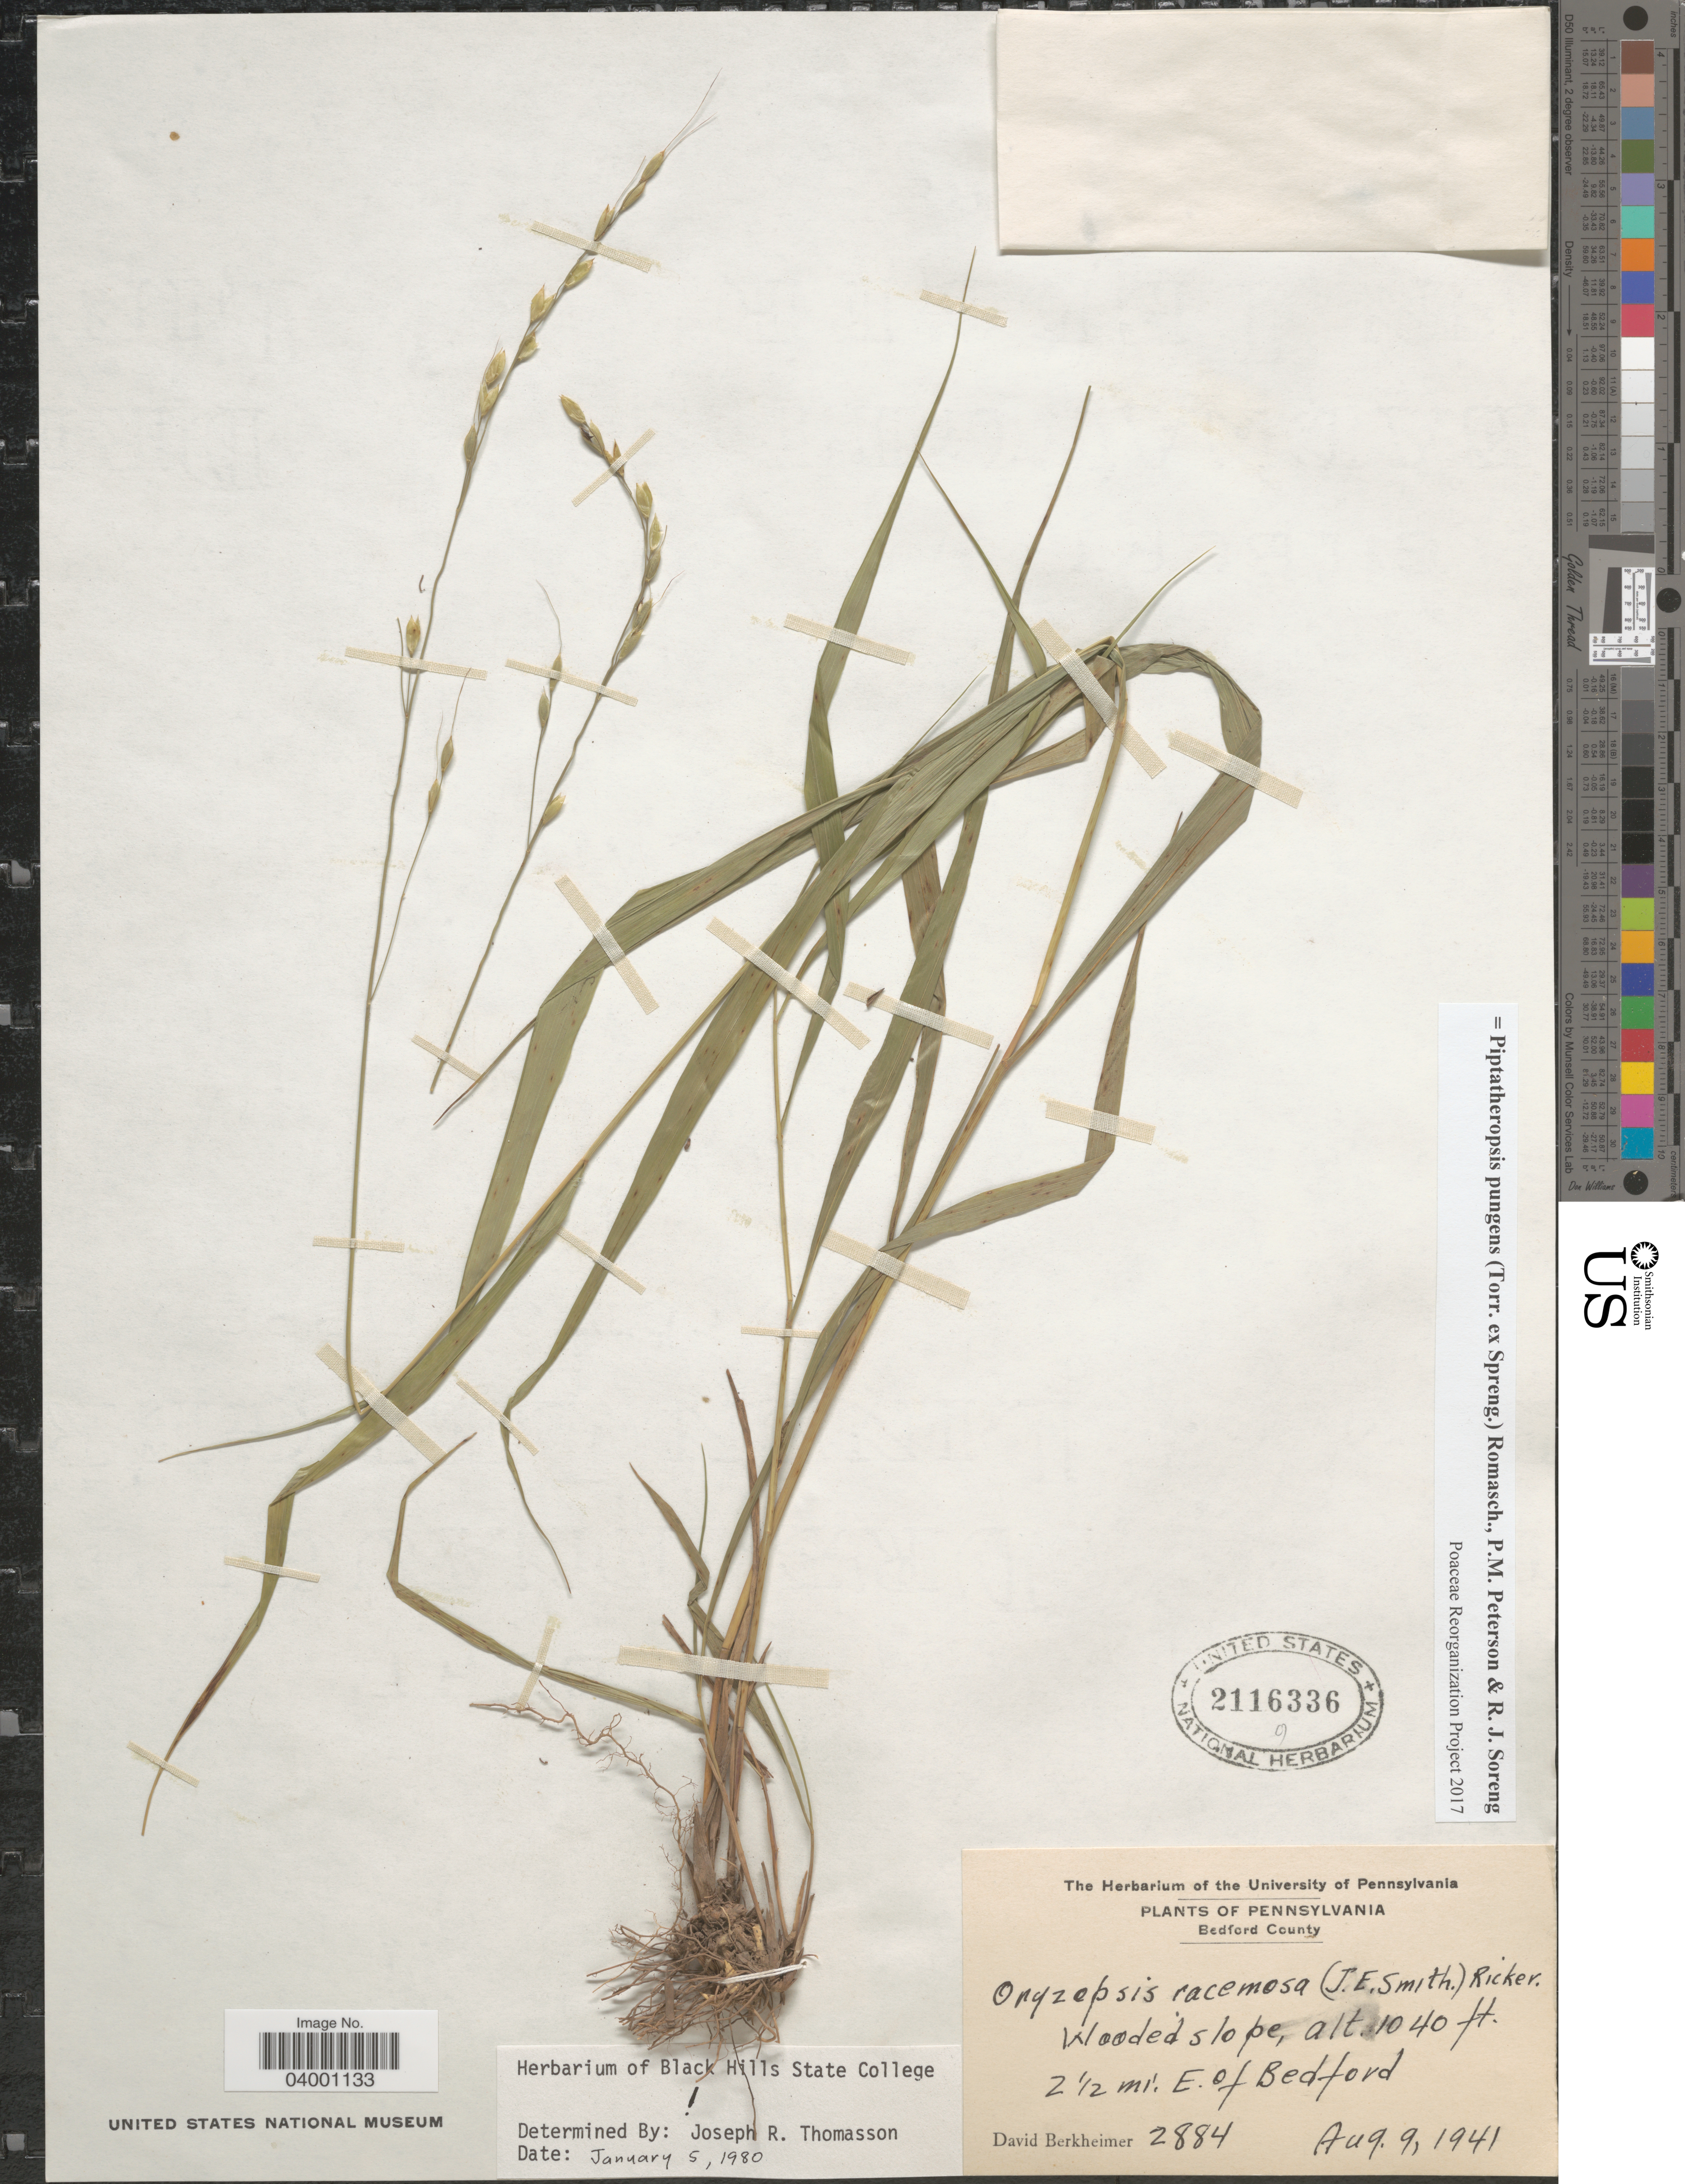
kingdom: Plantae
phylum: Tracheophyta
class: Liliopsida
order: Poales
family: Poaceae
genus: Piptatheropsis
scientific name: Piptatheropsis pungens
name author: (Torr. ex Spreng.) Romasch. et al.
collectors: D. Berkheimer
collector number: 2884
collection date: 1941-08-09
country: United States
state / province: Pennsylvania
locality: Bedford County. 2½ mi. E. of Bedford.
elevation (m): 317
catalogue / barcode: US 2116336